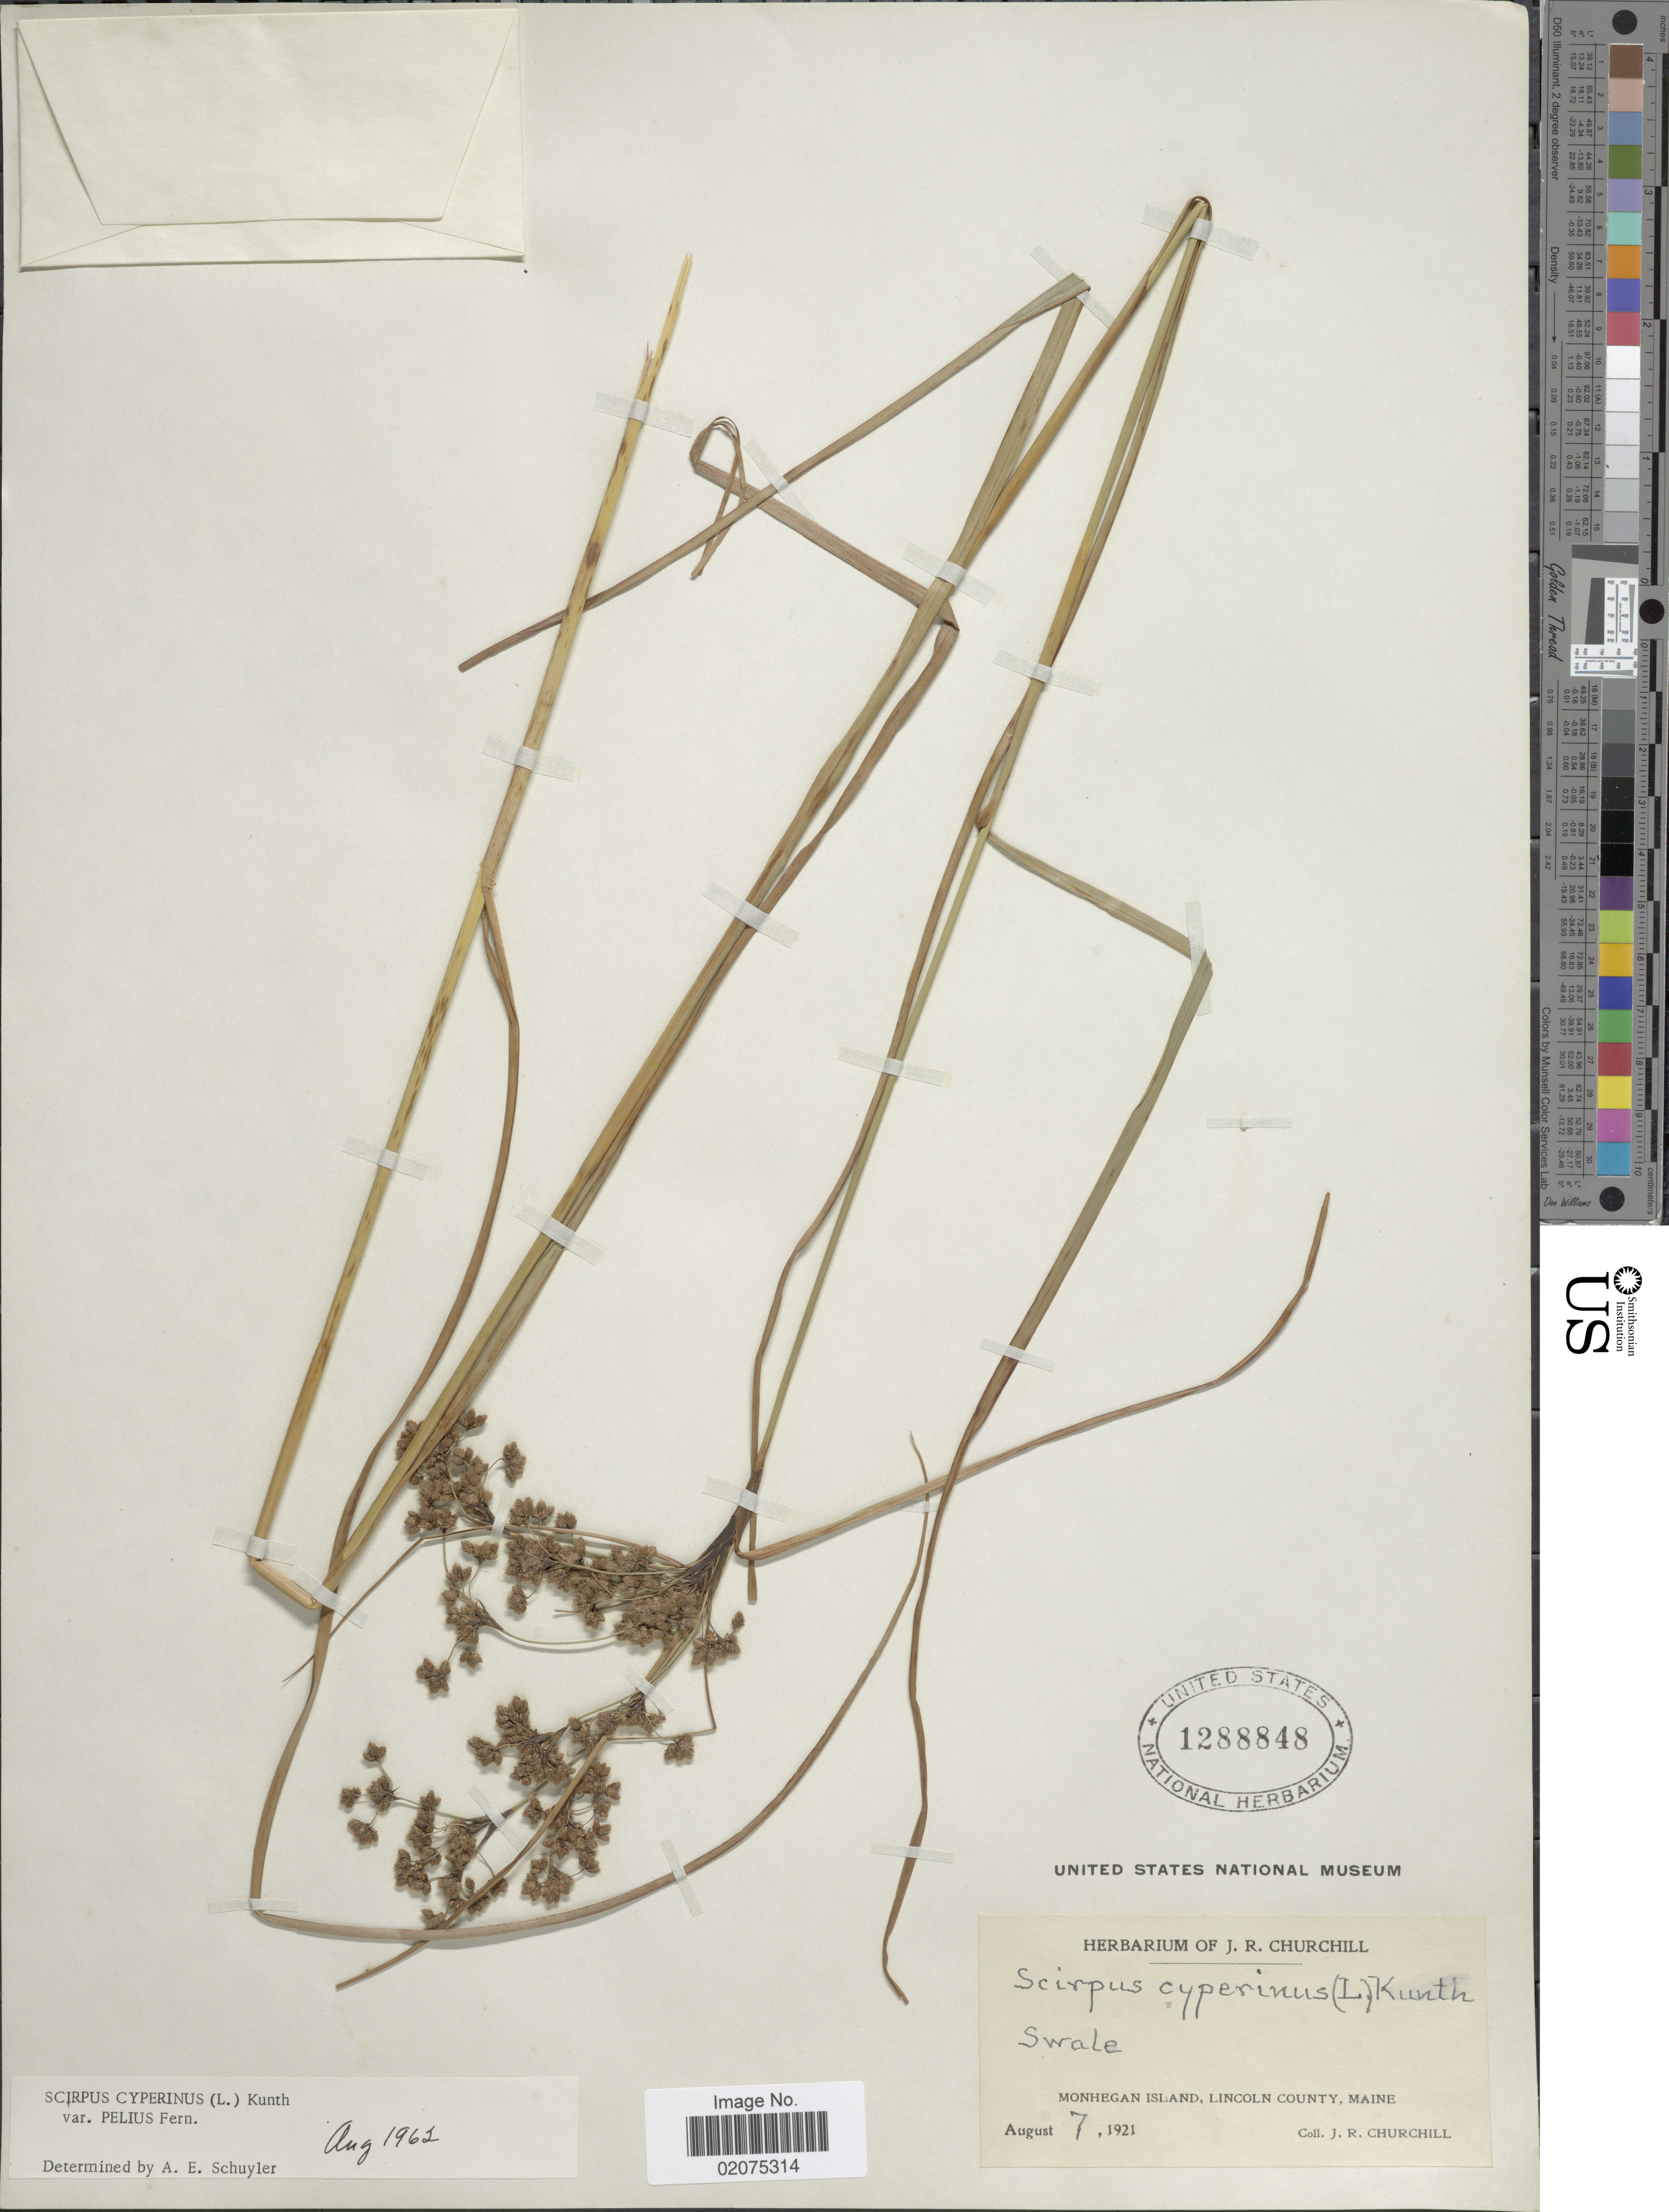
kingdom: Plantae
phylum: Tracheophyta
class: Liliopsida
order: Poales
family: Cyperaceae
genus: Scirpus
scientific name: Scirpus cyperinus var. pelius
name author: Fernald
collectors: J. Churchill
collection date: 1921-08-07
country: United States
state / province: Maine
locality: Monhegan Island, Lincoln County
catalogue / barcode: US 1288848